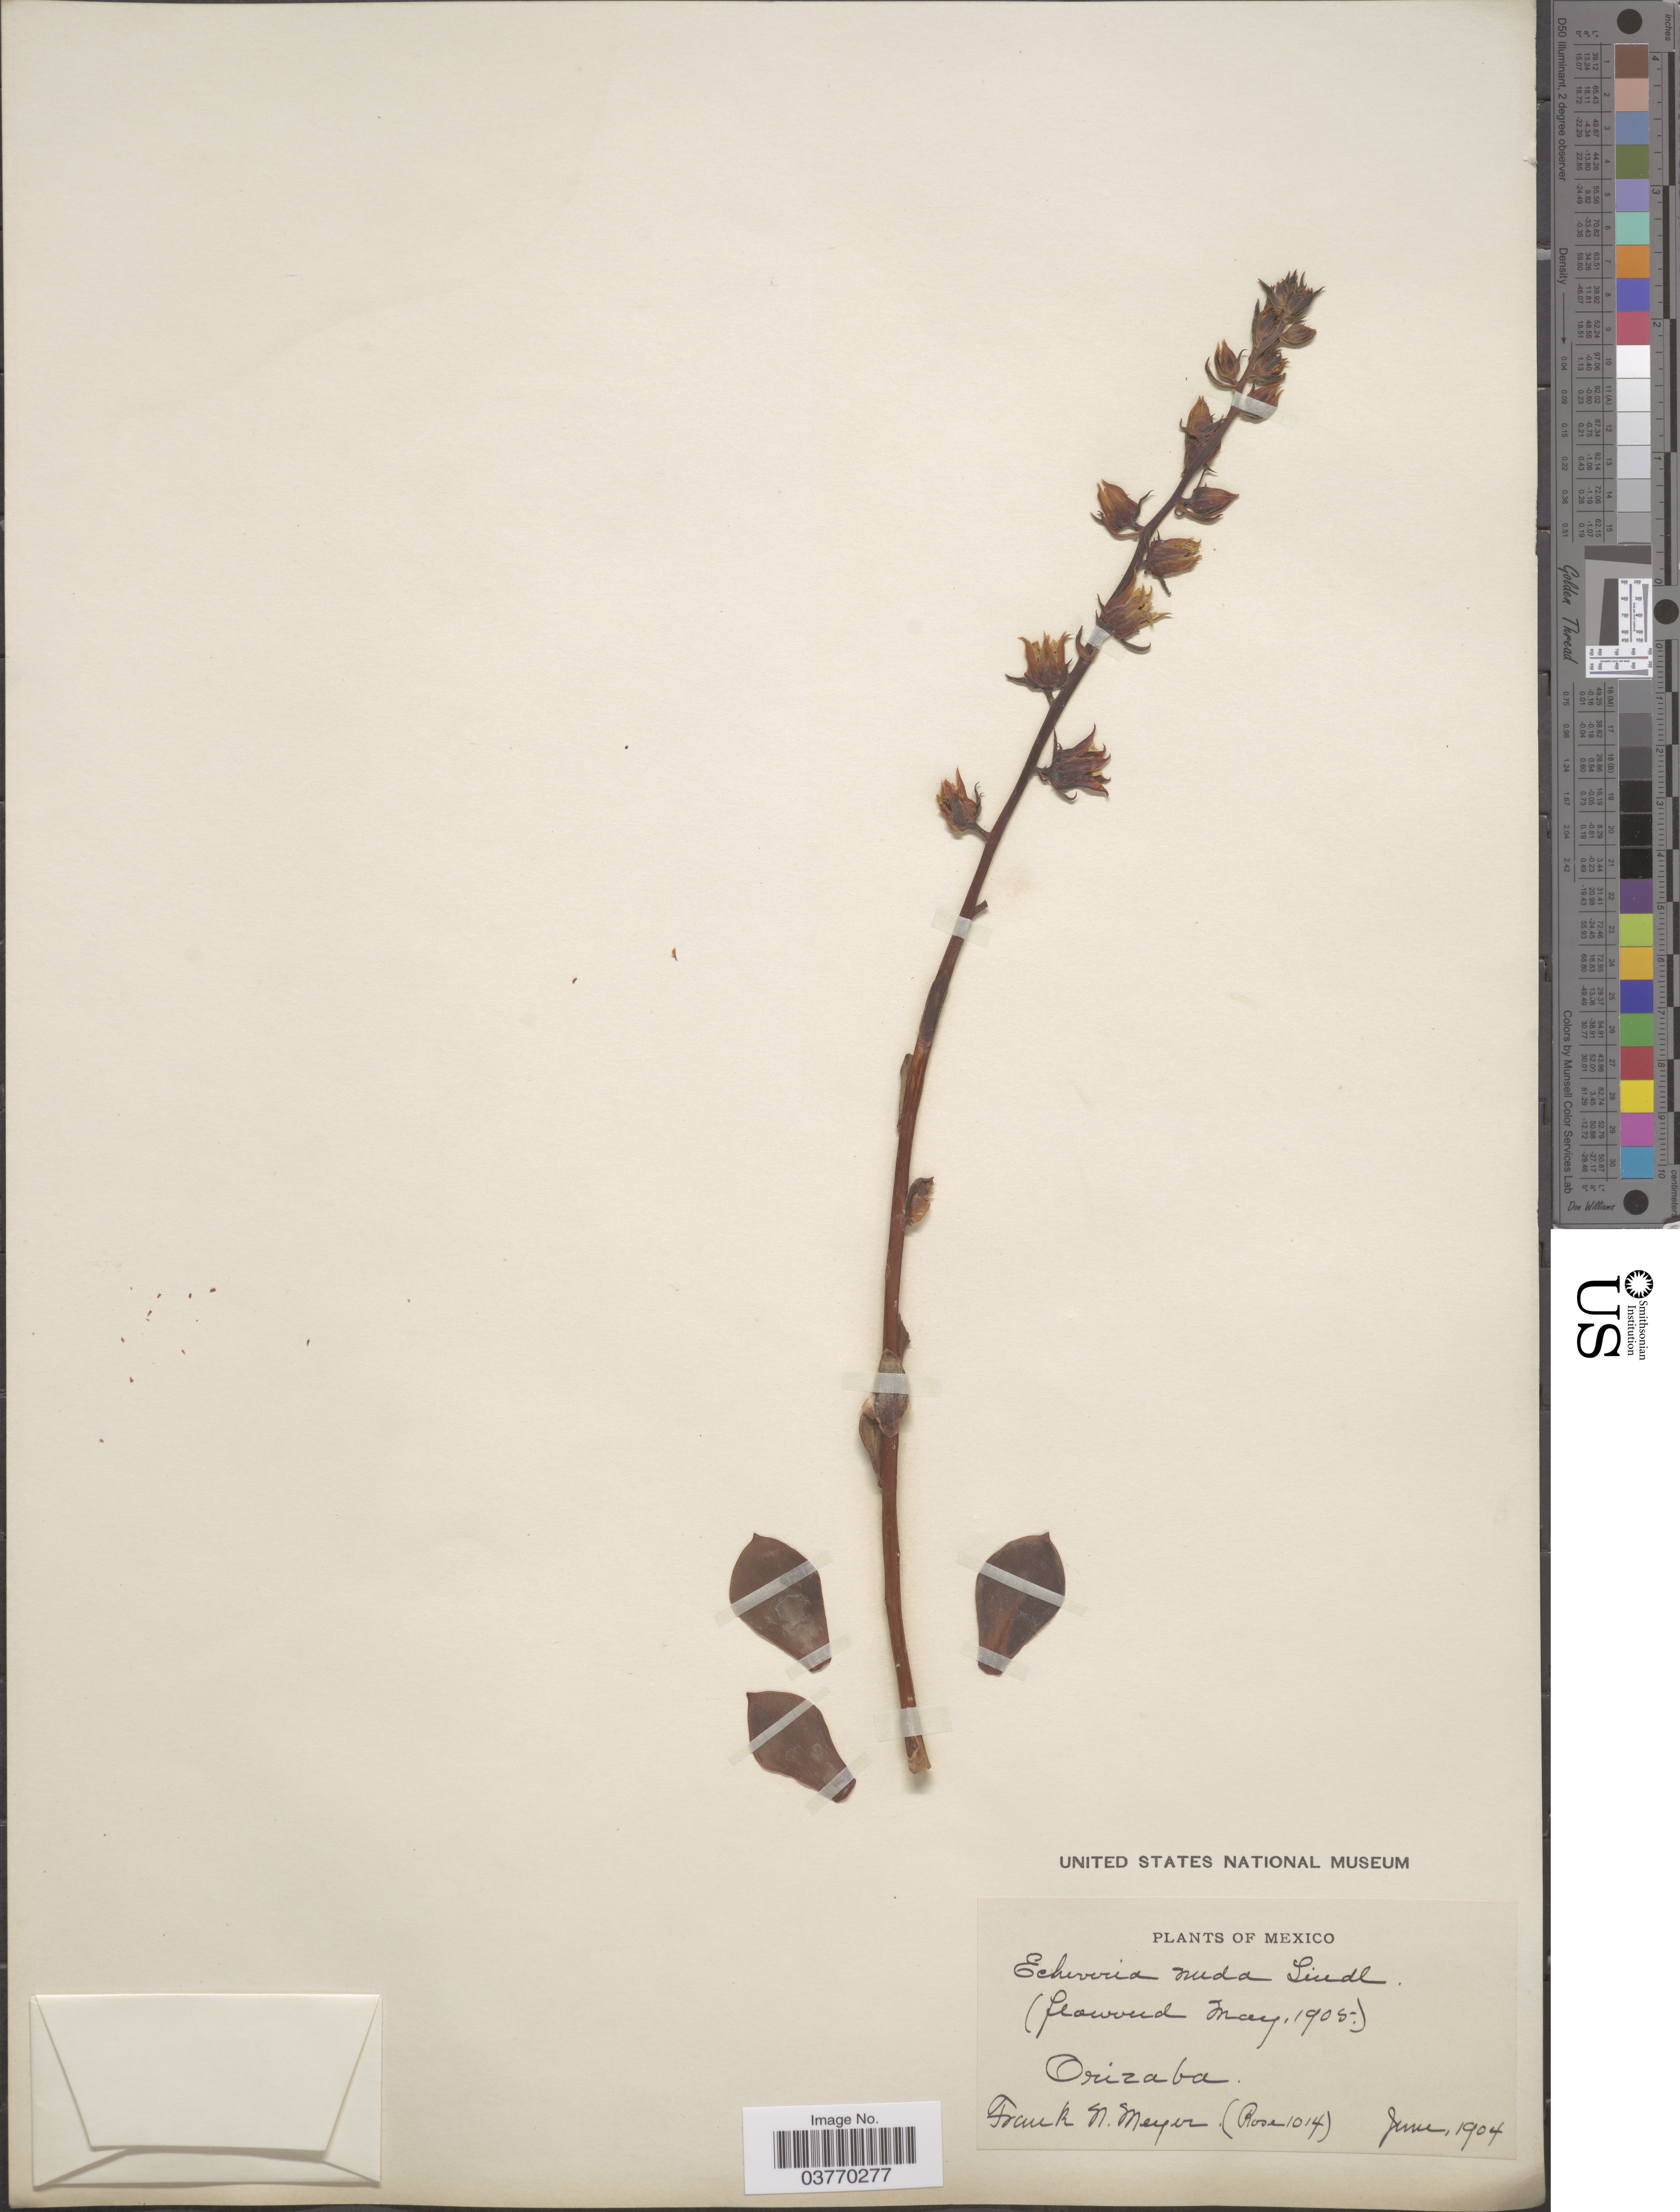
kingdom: Plantae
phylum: Tracheophyta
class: Magnoliopsida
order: Saxifragales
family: Crassulaceae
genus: Echeveria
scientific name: Echeveria nuda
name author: Baker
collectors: F. N. Meyer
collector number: Rose1014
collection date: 1904-06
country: Mexico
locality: Orizaba.